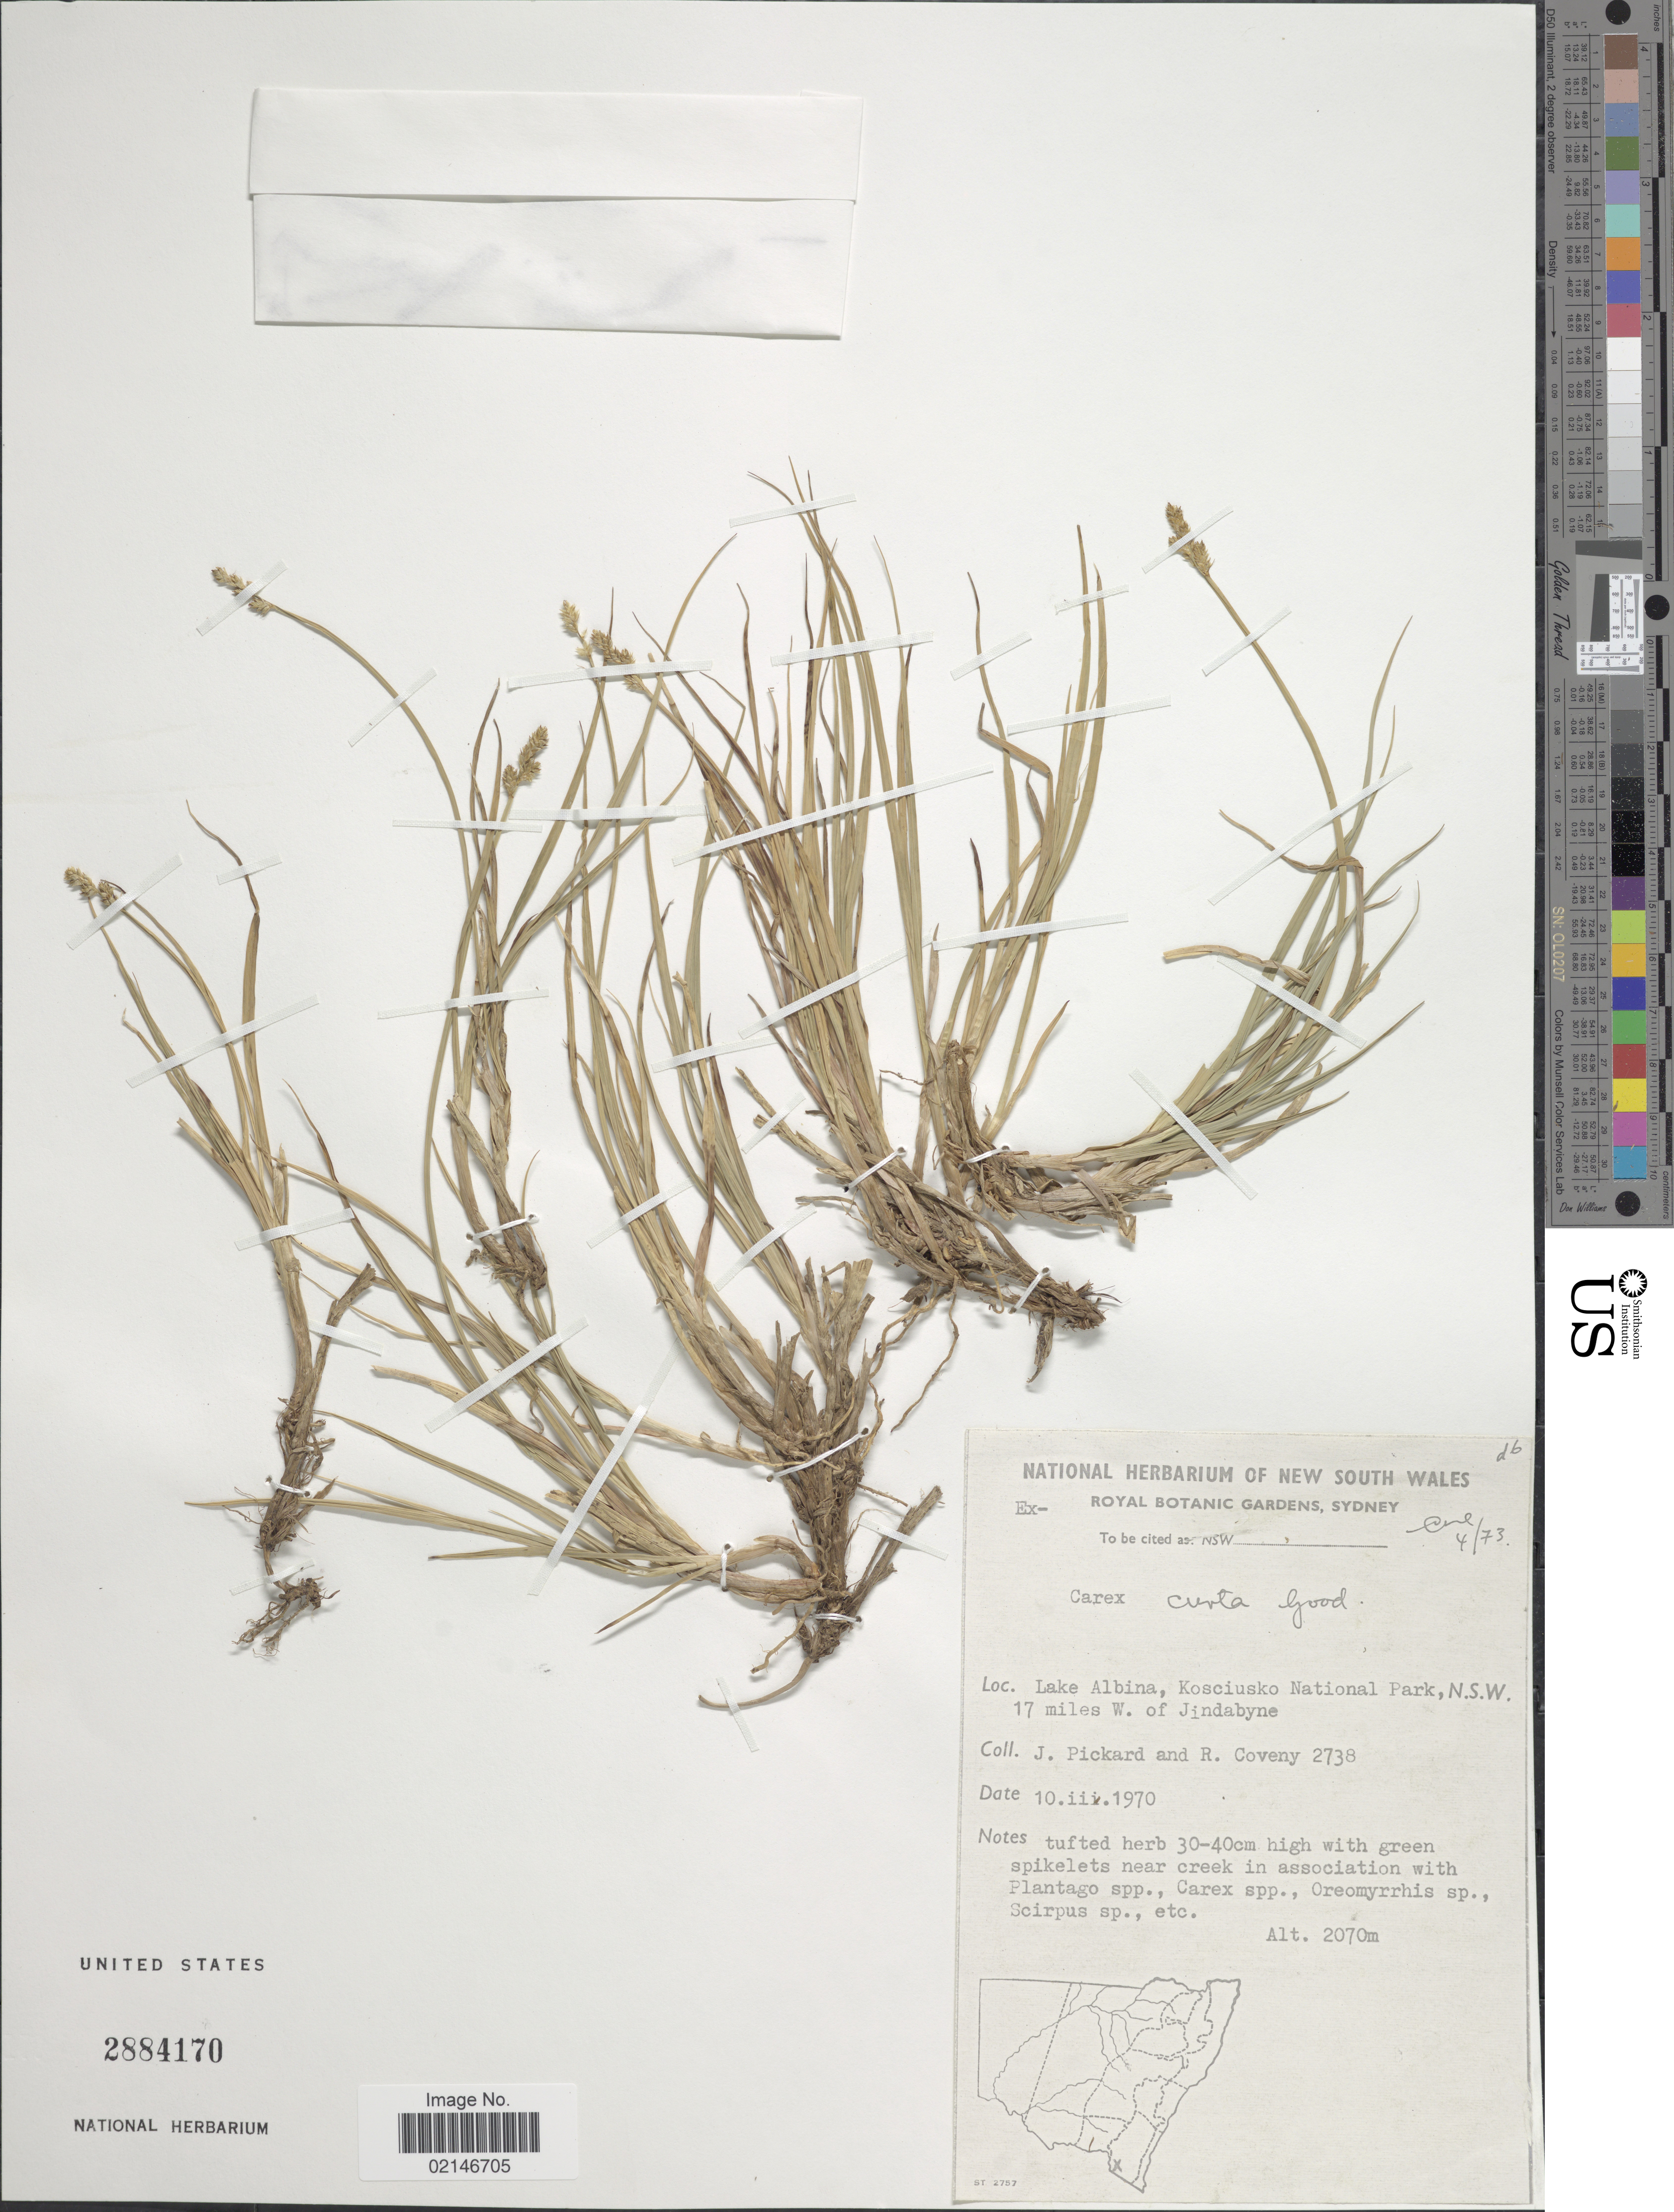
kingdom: Plantae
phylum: Tracheophyta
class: Liliopsida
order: Poales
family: Cyperaceae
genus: Carex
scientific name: Carex canescens var. canescens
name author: L.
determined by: Strong, Mark T., (BOT), Smithsonian Institution - National Museum of Natural History (UNITED STATES)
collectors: J. Pickard & R. Coveny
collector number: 2738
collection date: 1970-03-10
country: Australia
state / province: New South Wales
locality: Lake Albina, Kosciusko National Park, N.S.W. 17 miles W. of Jindabyne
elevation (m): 2070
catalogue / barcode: US 2884170